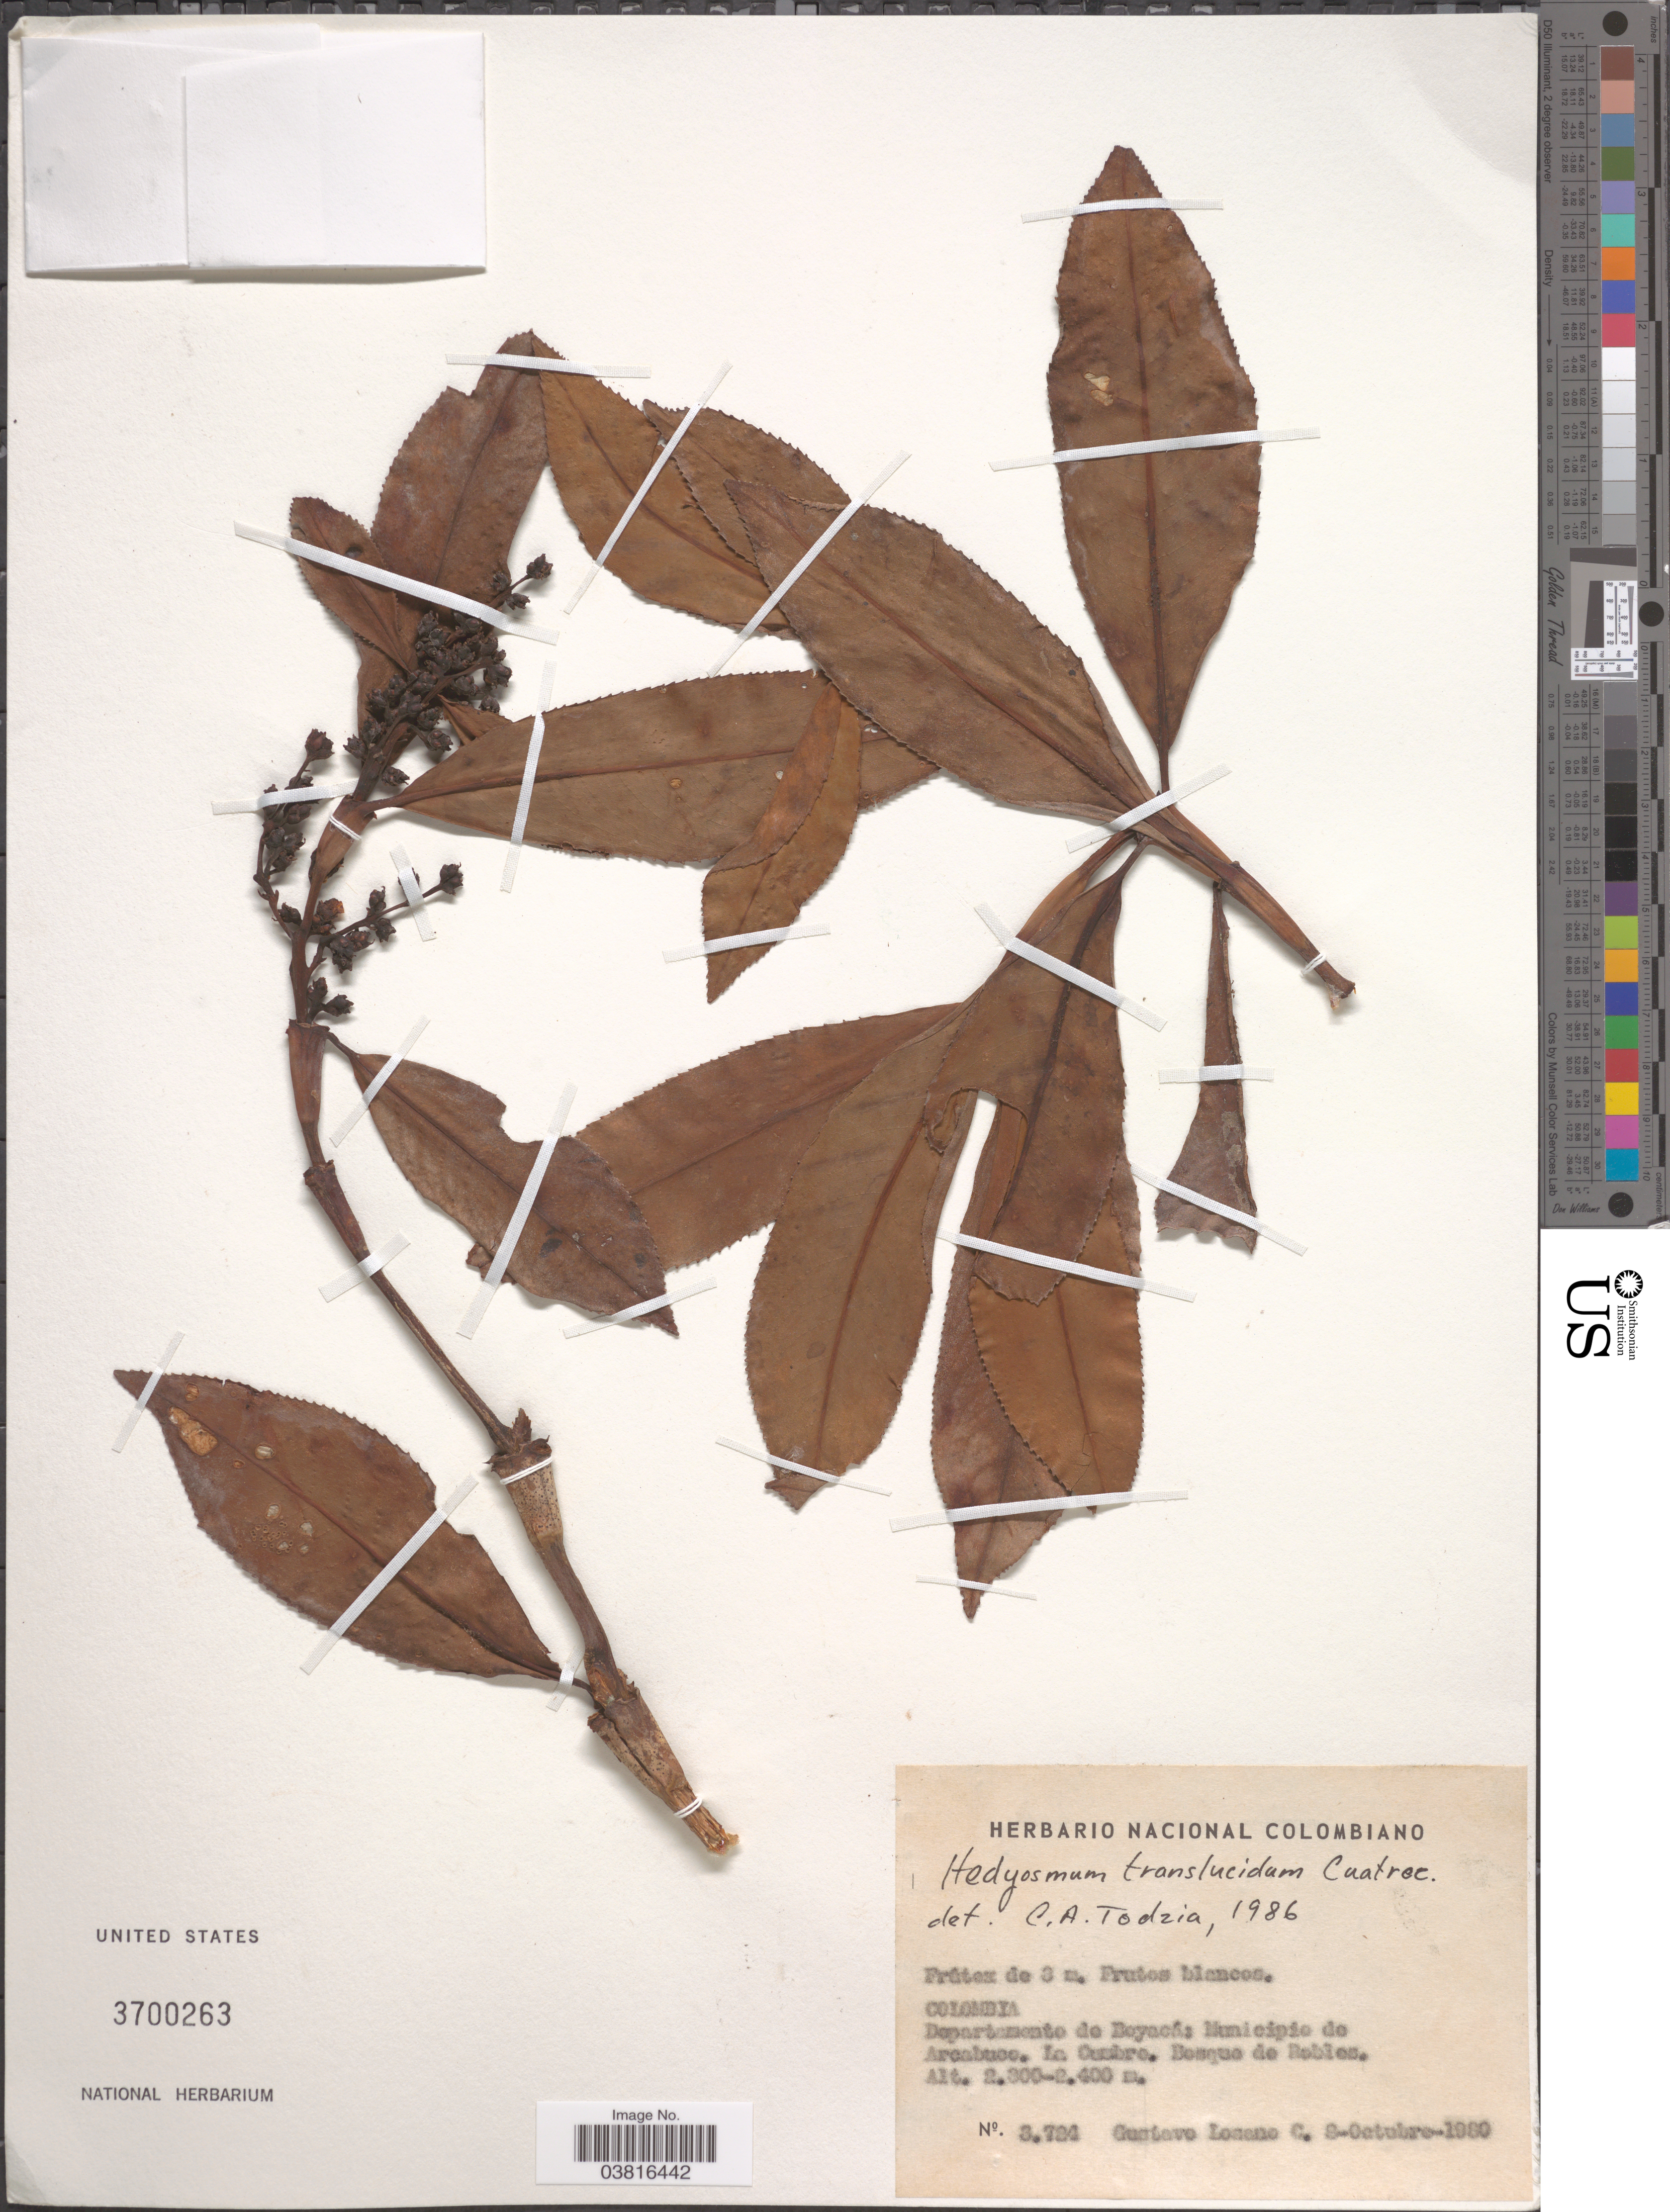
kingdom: Plantae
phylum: Tracheophyta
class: Magnoliopsida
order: Chloranthales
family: Chloranthaceae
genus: Hedyosmum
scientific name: Hedyosmum translucidum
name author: Cuatrec.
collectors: G. Lozano-Contreras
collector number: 3784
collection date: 1980-10-08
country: Colombia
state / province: Boyacá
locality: Departamento de Boyacá: Municipio de Arcabuco. La Cumbre.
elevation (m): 2300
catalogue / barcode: US 3700263